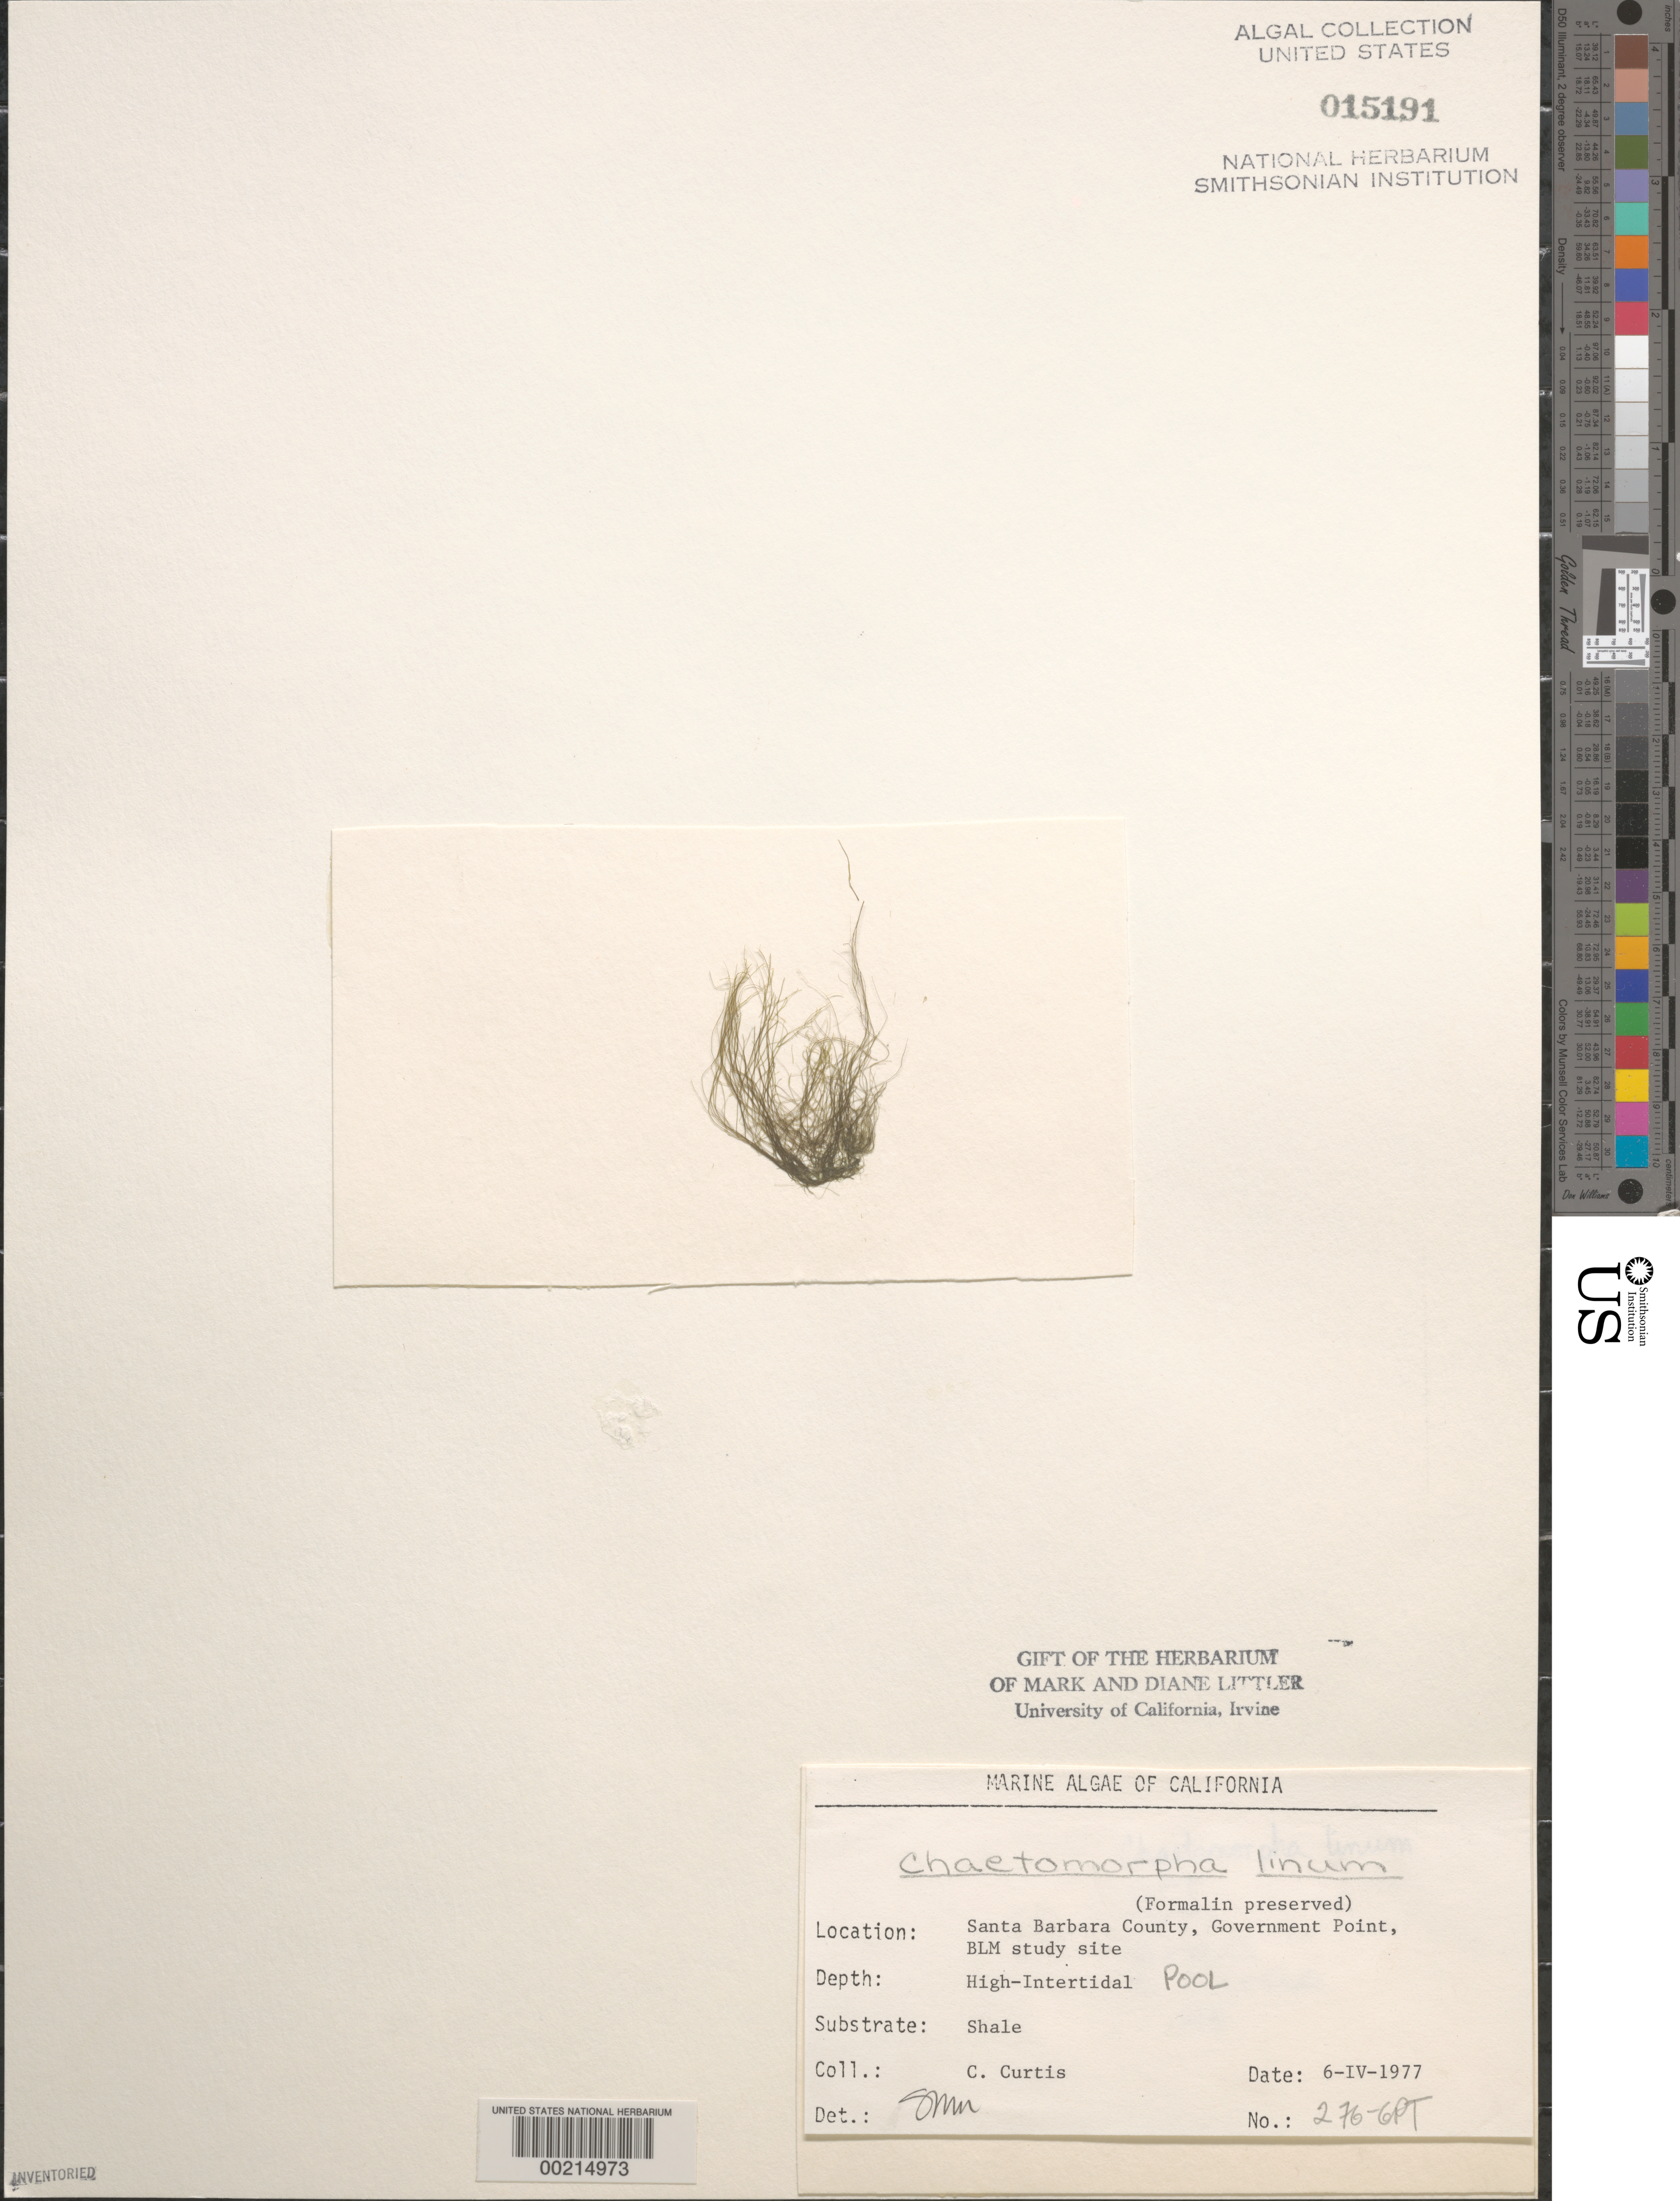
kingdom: Plantae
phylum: Chlorophyta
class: Ulvophyceae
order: Cladophorales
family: Cladophoraceae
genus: Chaetomorpha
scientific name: Chaetomorpha linum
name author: (O.F. Muell.) Kütz.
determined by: Murray, S. N.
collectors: C. Curtis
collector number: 276-gpt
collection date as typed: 06 Apr 1977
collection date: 1977-04-06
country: United States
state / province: California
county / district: Santa Barbara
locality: Government Point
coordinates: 34 26'31"N, 120 24'06"W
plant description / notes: BLM-SOCALBIGHT Rocky Intertidal Survey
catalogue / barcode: US 15191